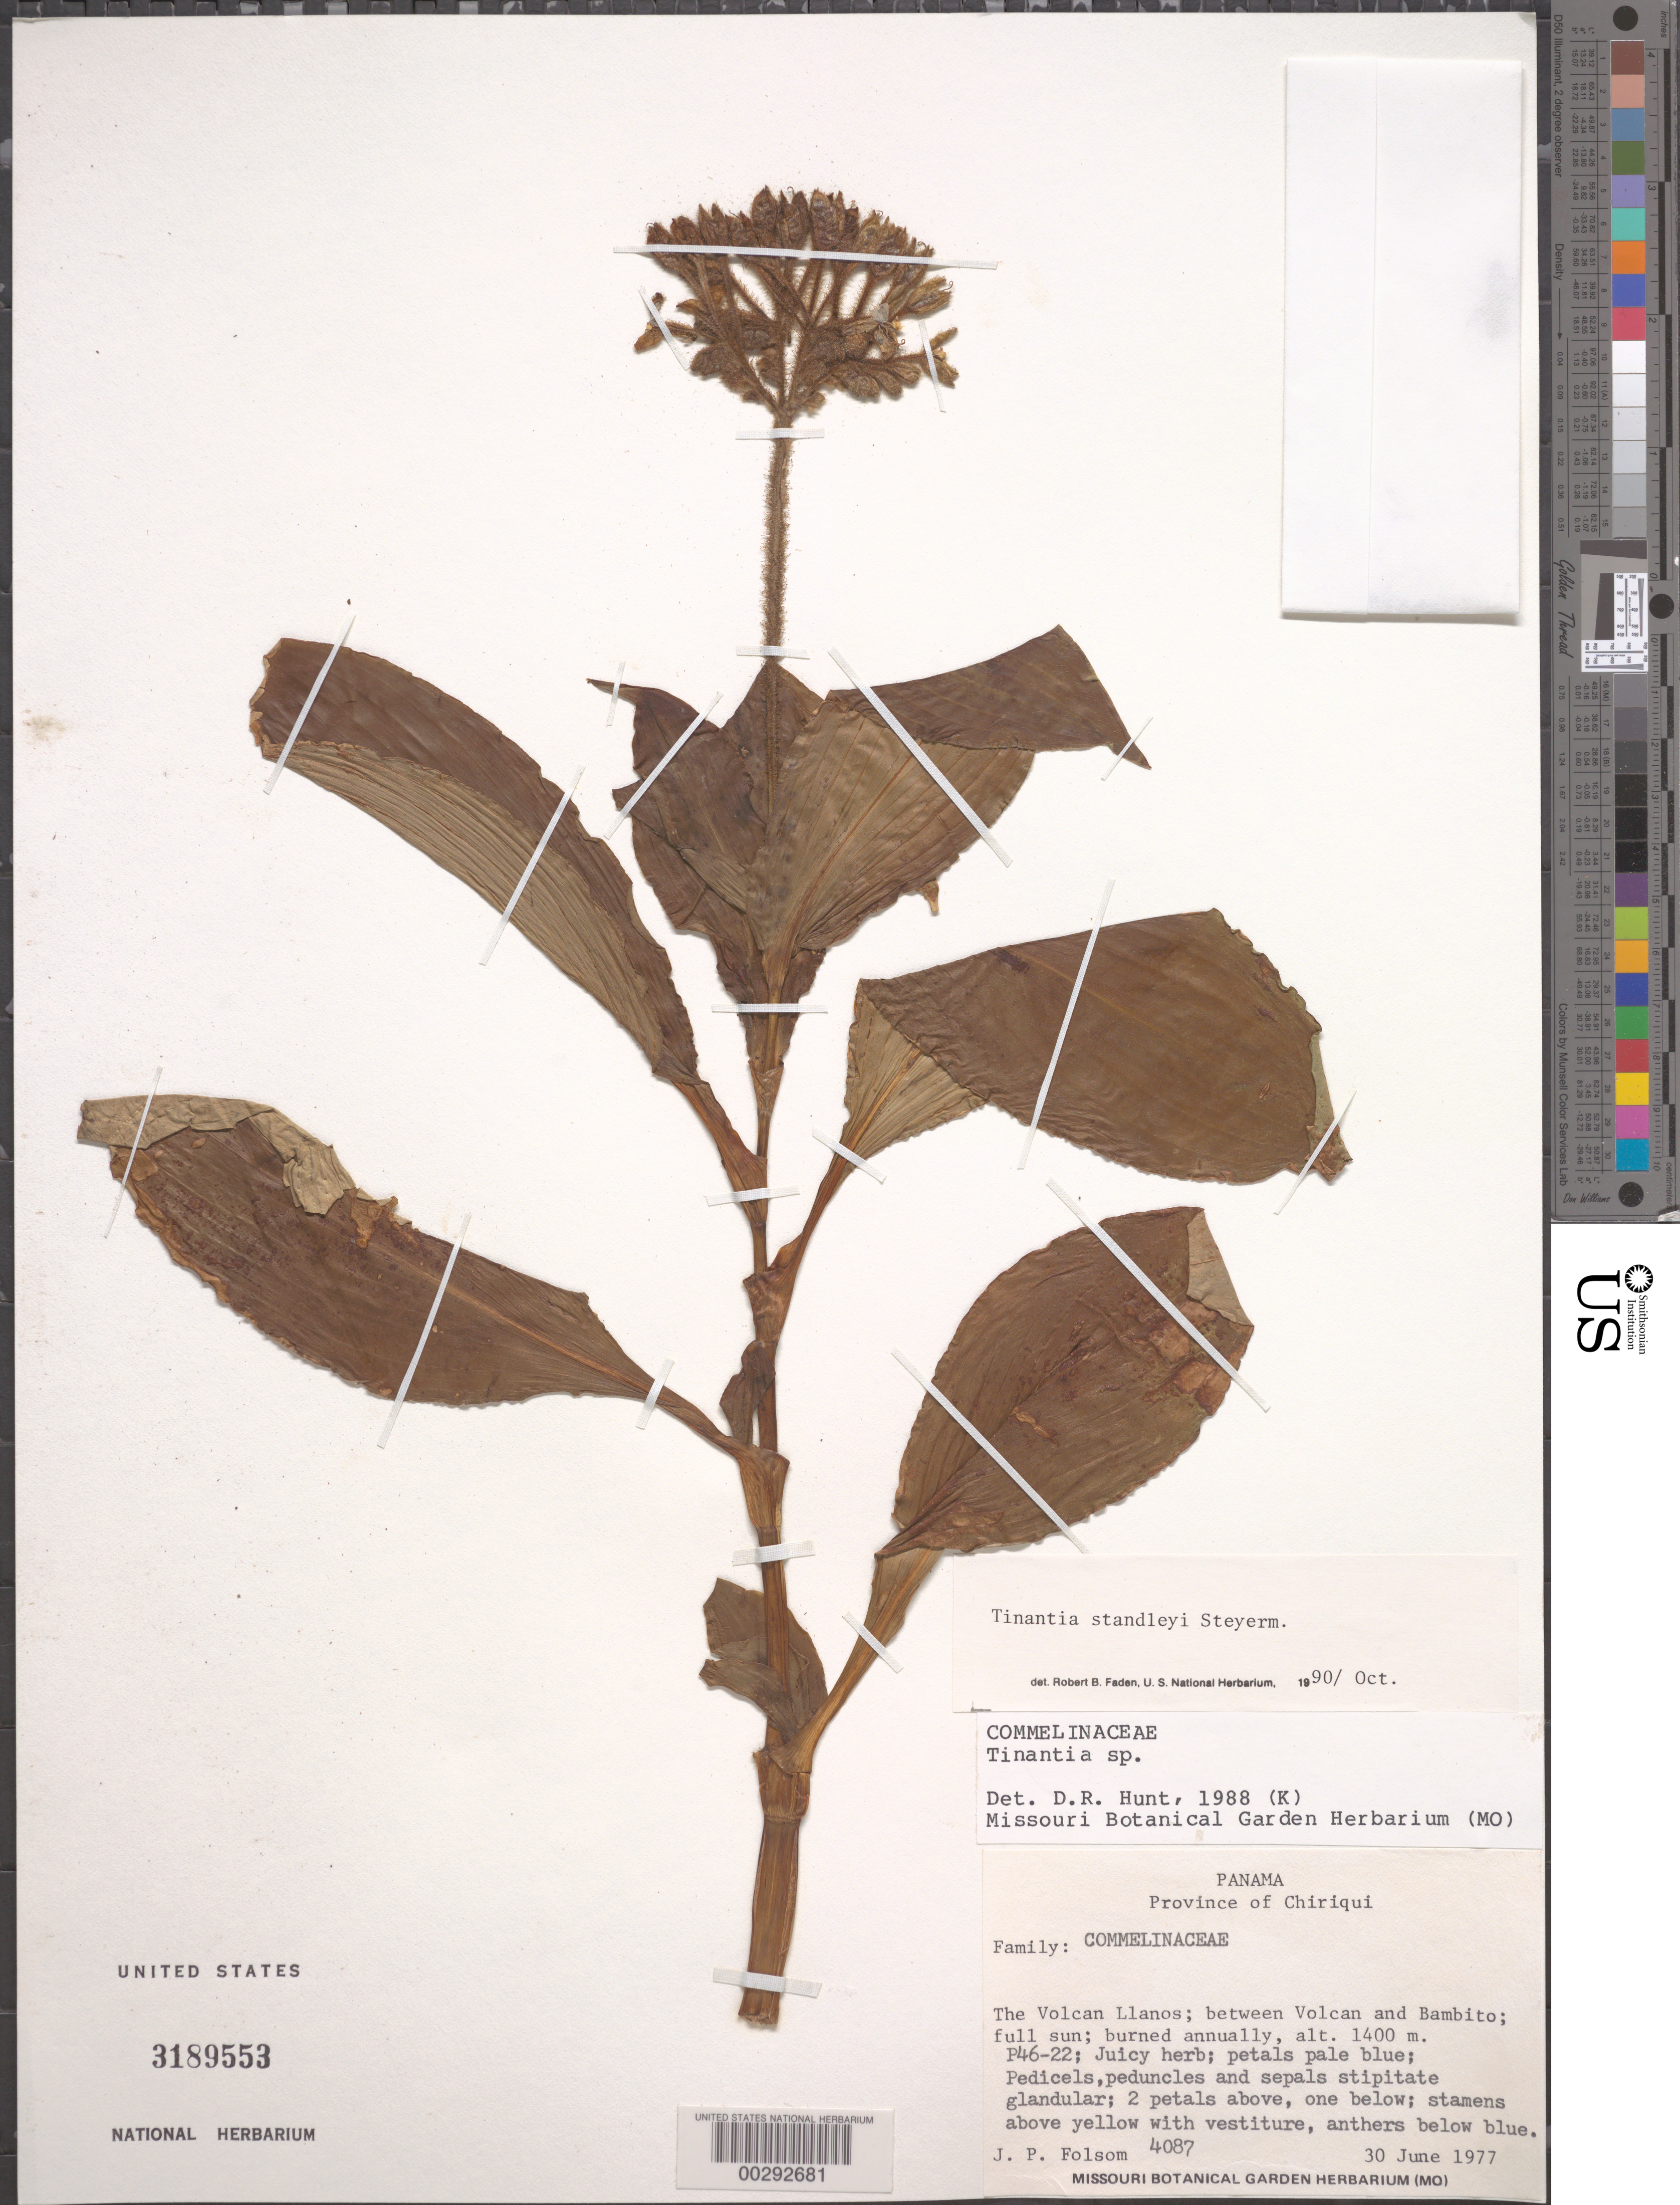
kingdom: Plantae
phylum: Tracheophyta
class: Liliopsida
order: Commelinales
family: Commelinaceae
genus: Tinantia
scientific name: Tinantia standleyi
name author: Steyerm.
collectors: J. P. Folsom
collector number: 4087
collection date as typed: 30 Jun 1977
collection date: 1977-06-30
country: Panama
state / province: Chiriquí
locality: Volcan Llanos, between Volcan and Bambito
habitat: Full sun, burned annually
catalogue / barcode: US 3189553